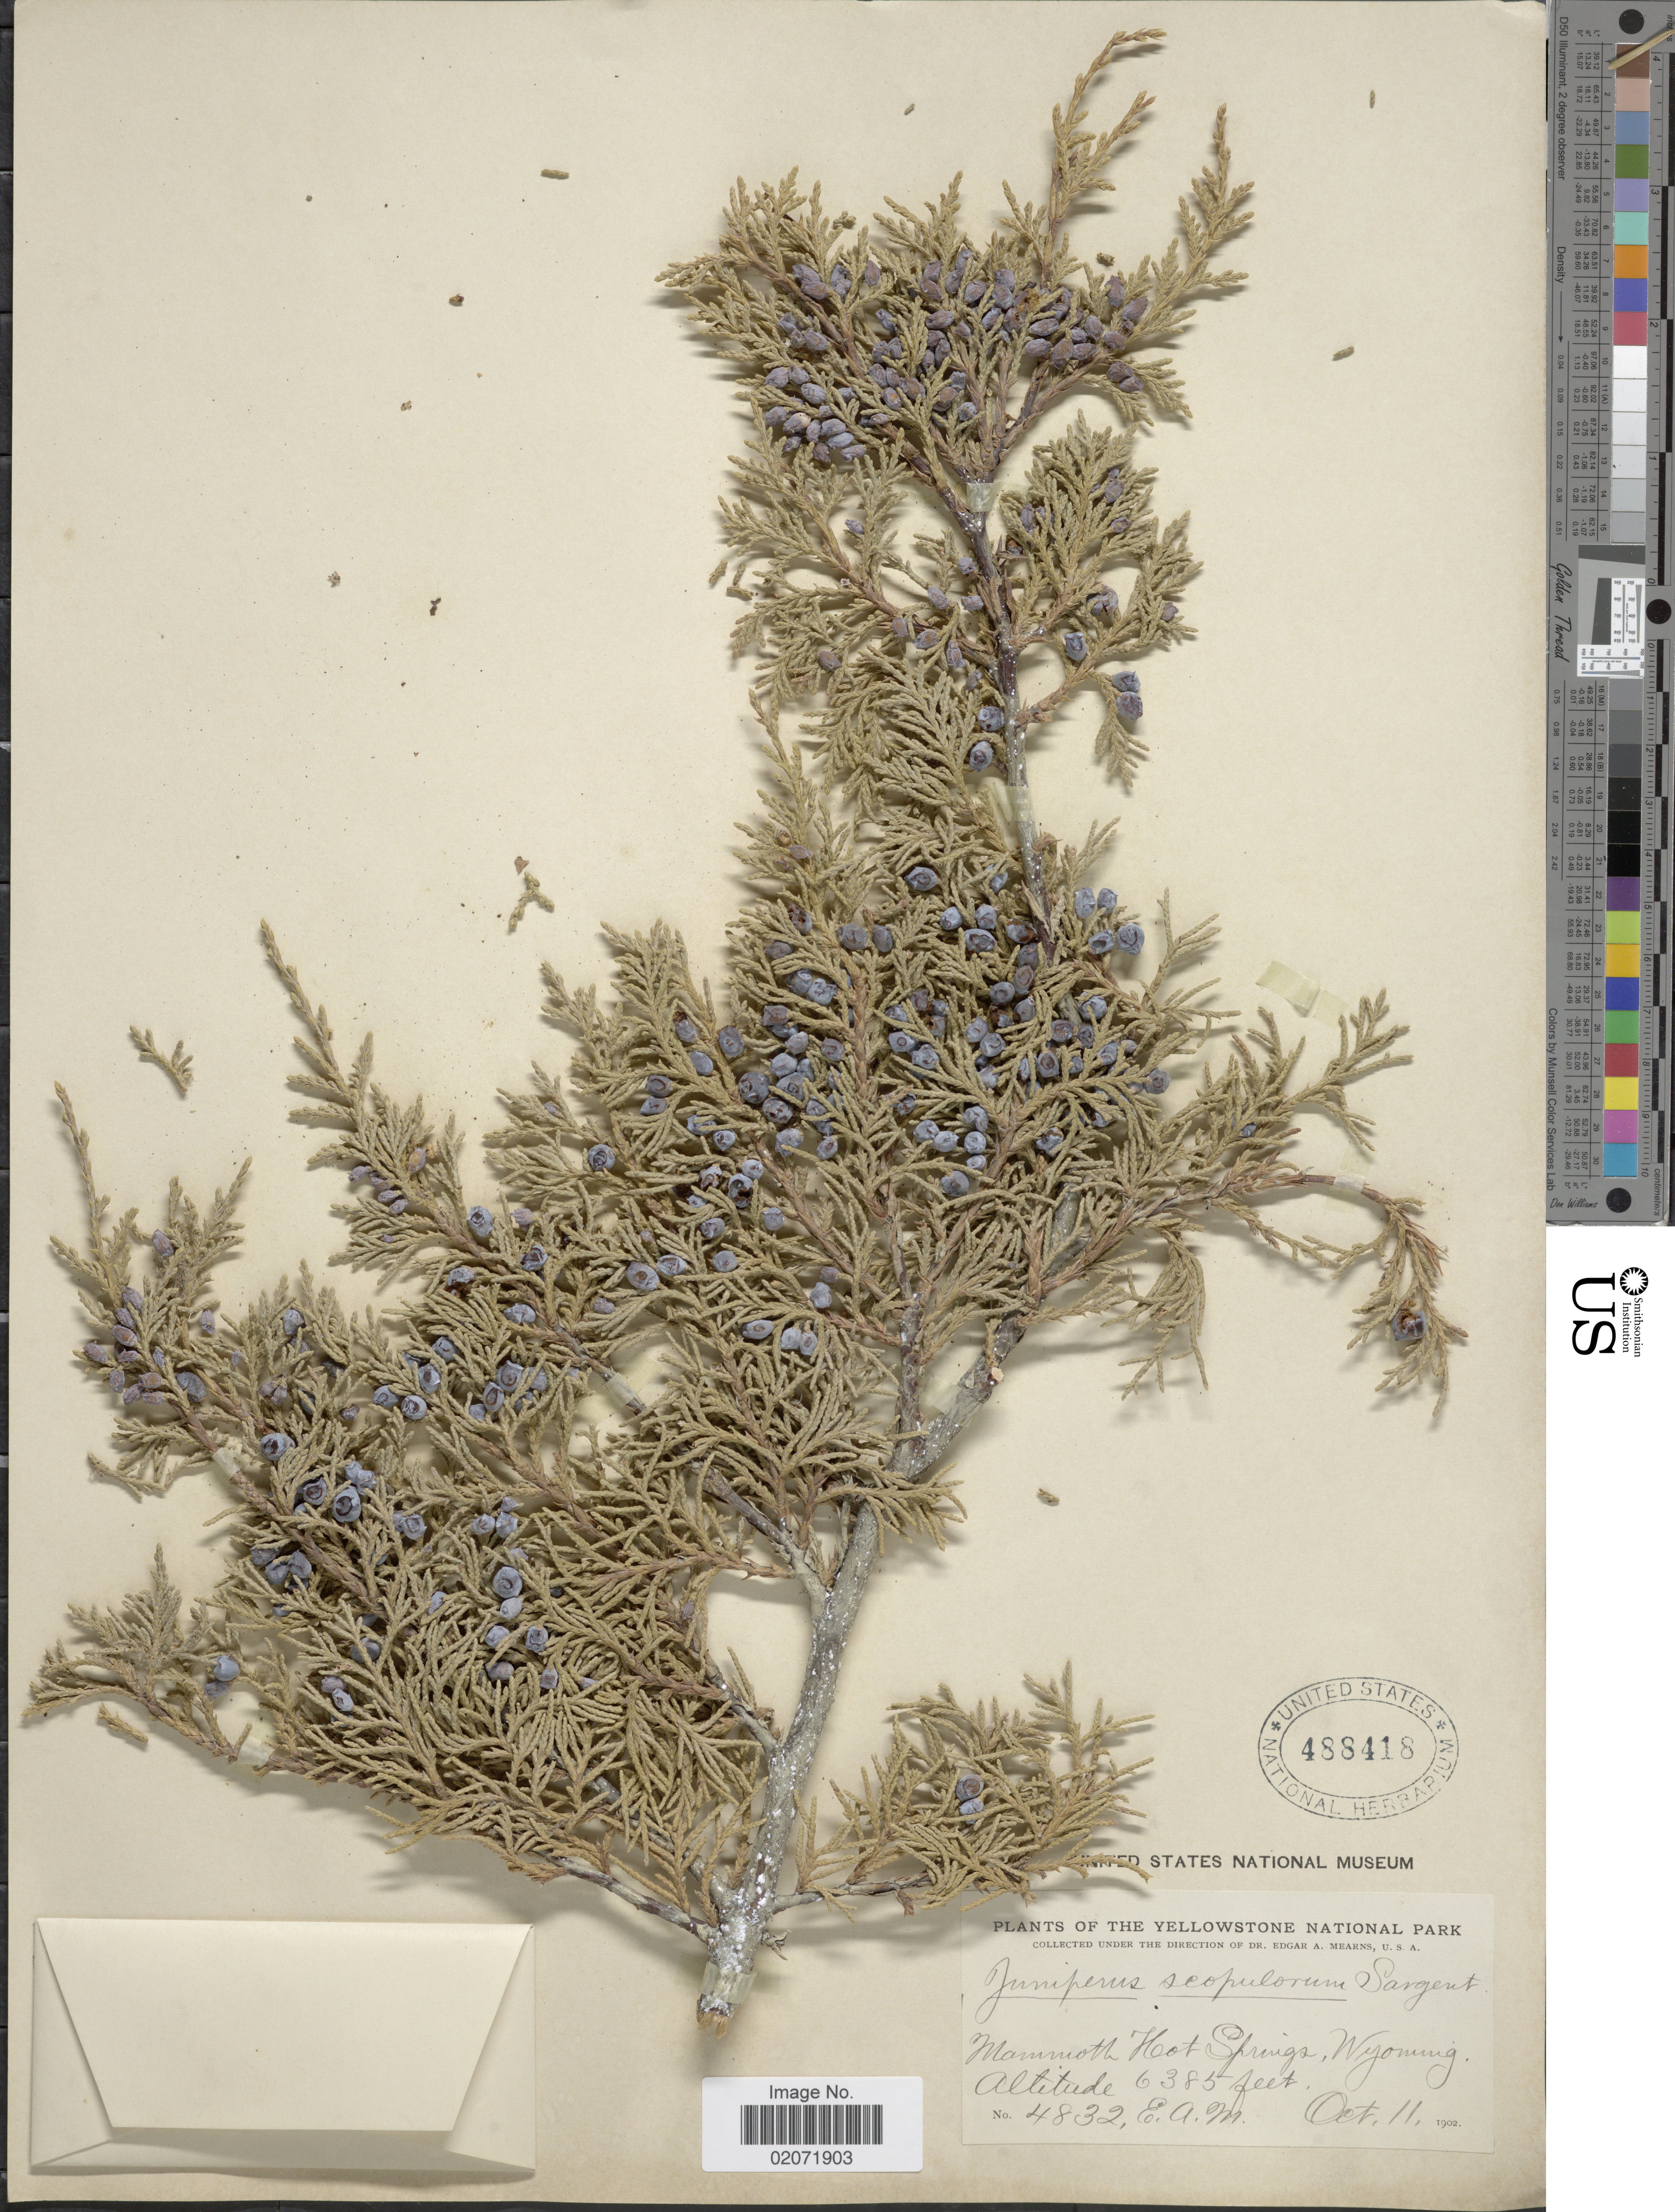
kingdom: Plantae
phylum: Tracheophyta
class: Pinopsida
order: Pinales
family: Cupressaceae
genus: Juniperus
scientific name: Juniperus scopulorum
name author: Sarg.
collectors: E. A. Mearns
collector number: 4832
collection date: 1902-01-11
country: United States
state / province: Wyoming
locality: Yellowstone National Park, Mammoth Hot Springs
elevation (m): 1946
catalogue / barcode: US 488418